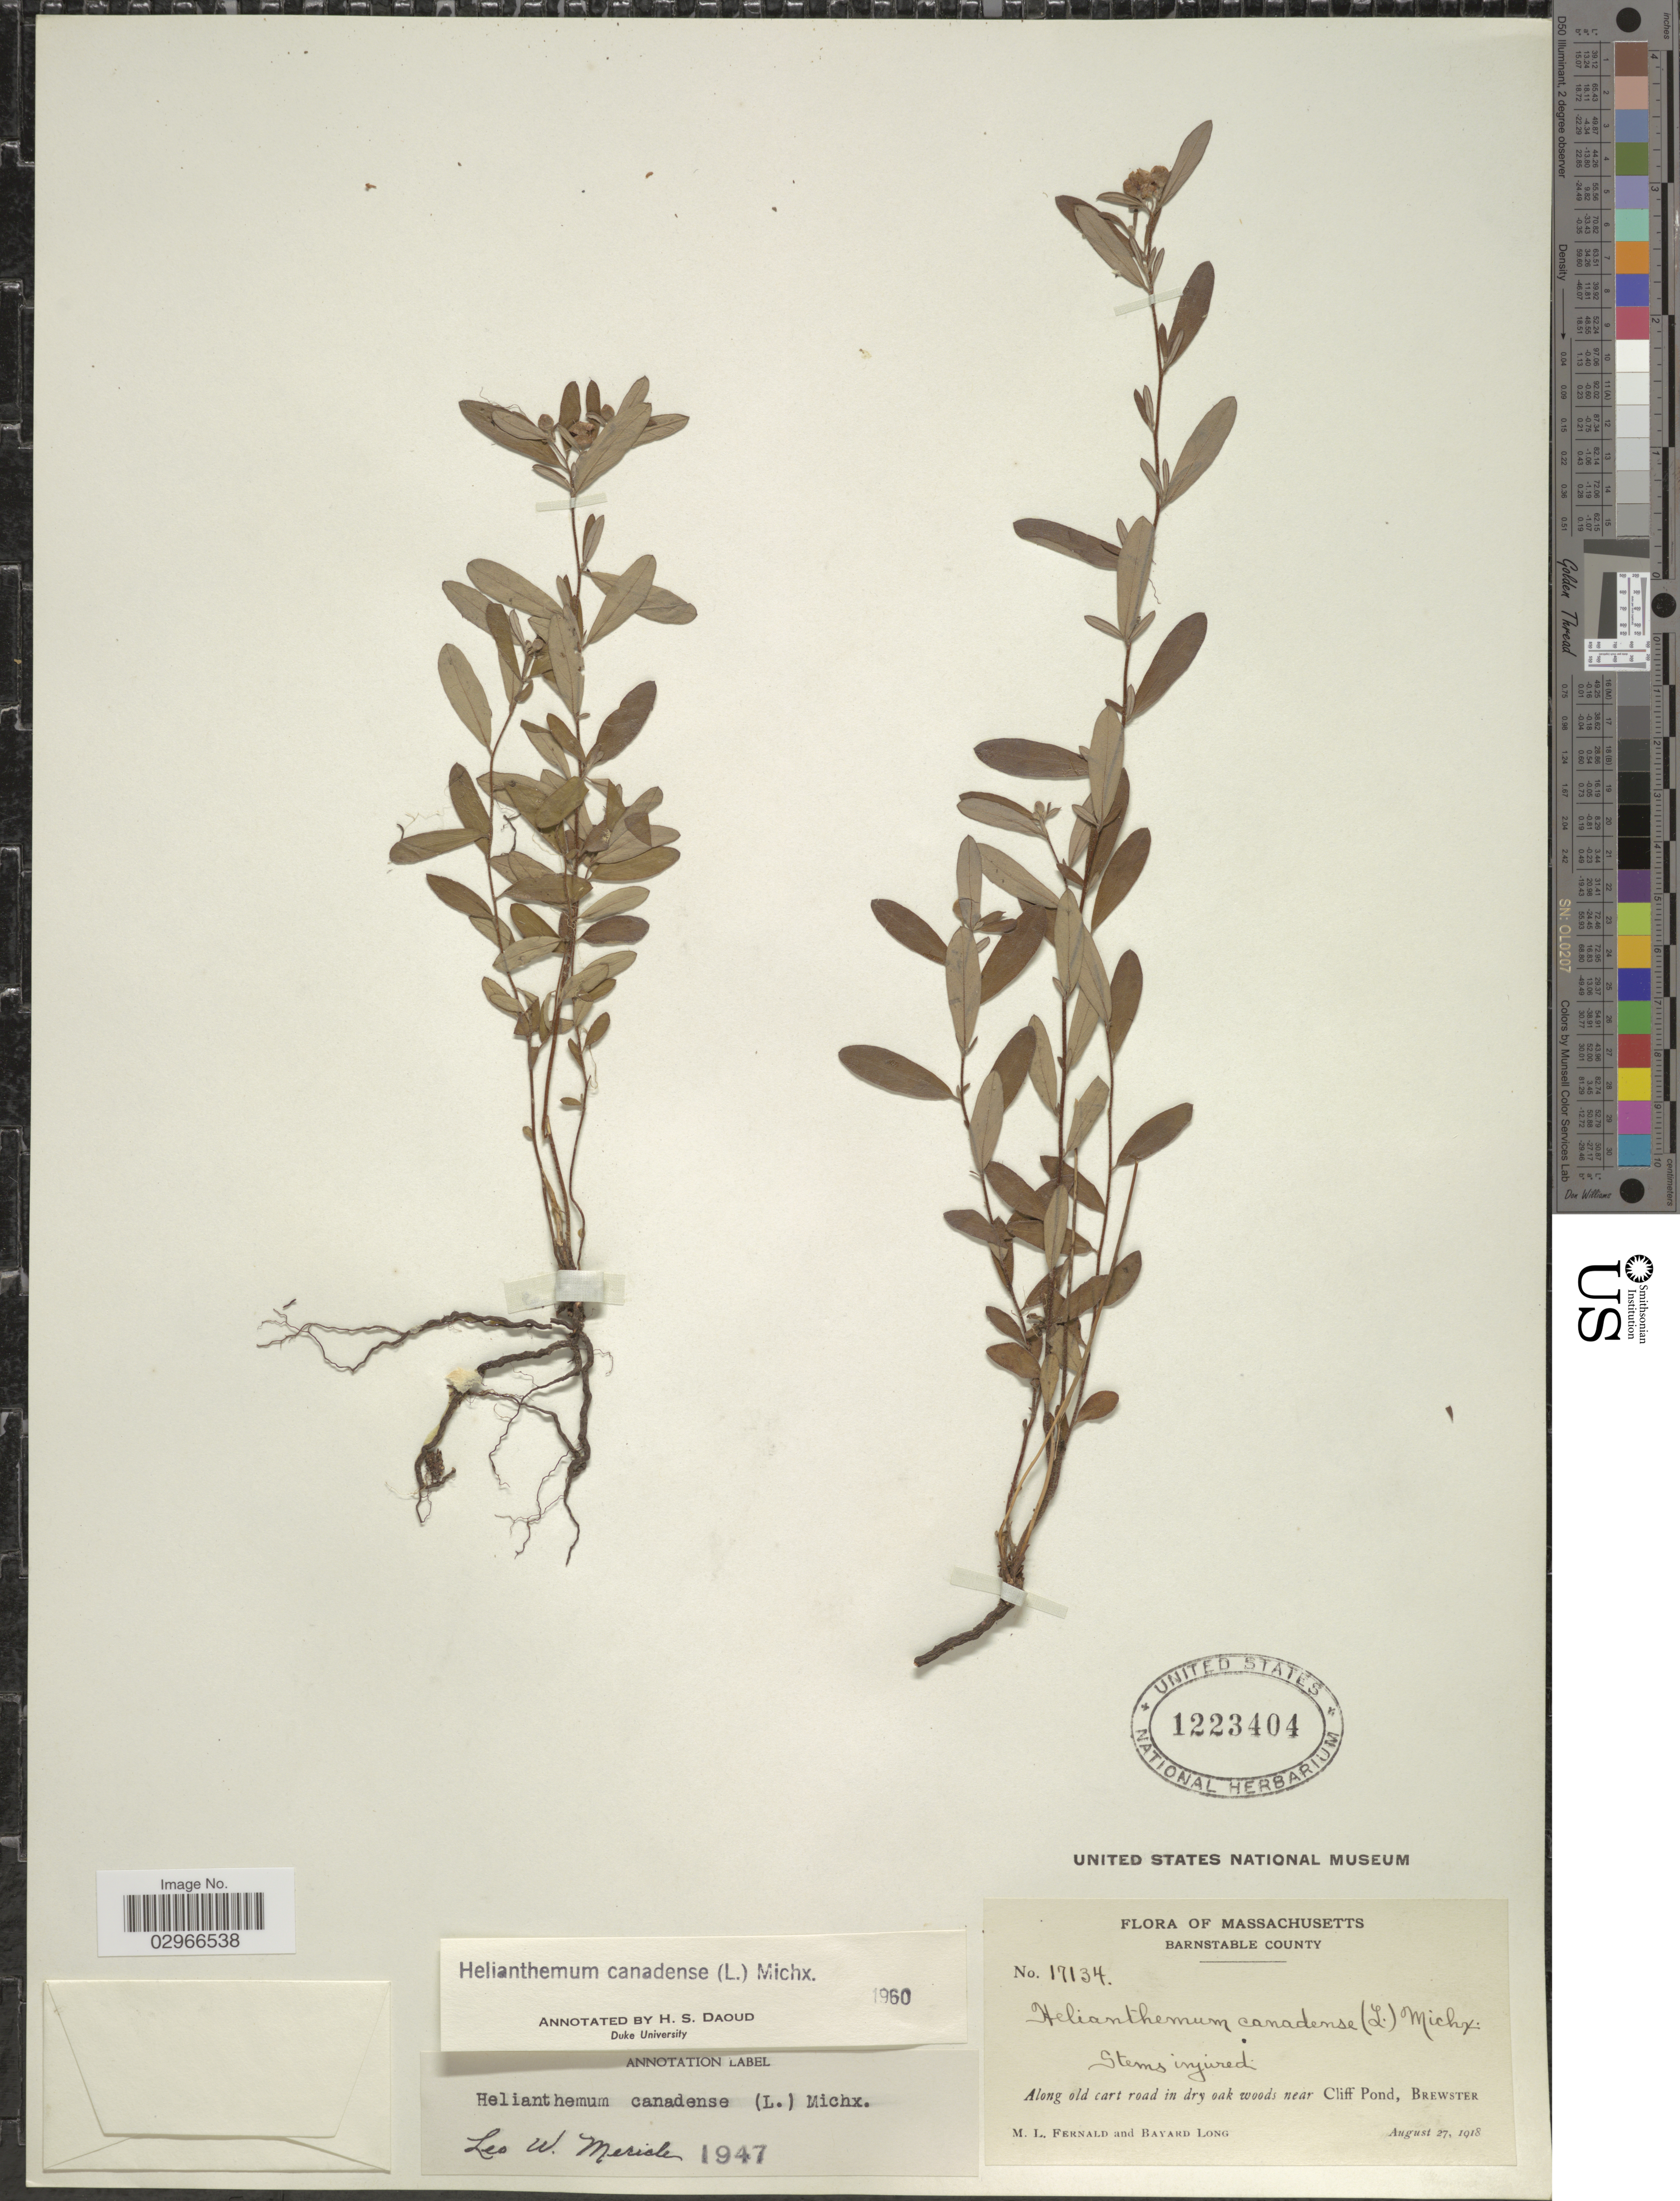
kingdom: Plantae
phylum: Tracheophyta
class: Magnoliopsida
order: Malvales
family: Cistaceae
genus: Helianthemum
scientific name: Helianthemum canadense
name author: (L.) Michx.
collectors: M. L. Fernald & B. Long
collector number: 17134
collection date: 1918-08-27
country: United States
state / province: Massachusetts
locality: Barnstable County. Near Cliff Pond, Brewster.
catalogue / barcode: US 1223404